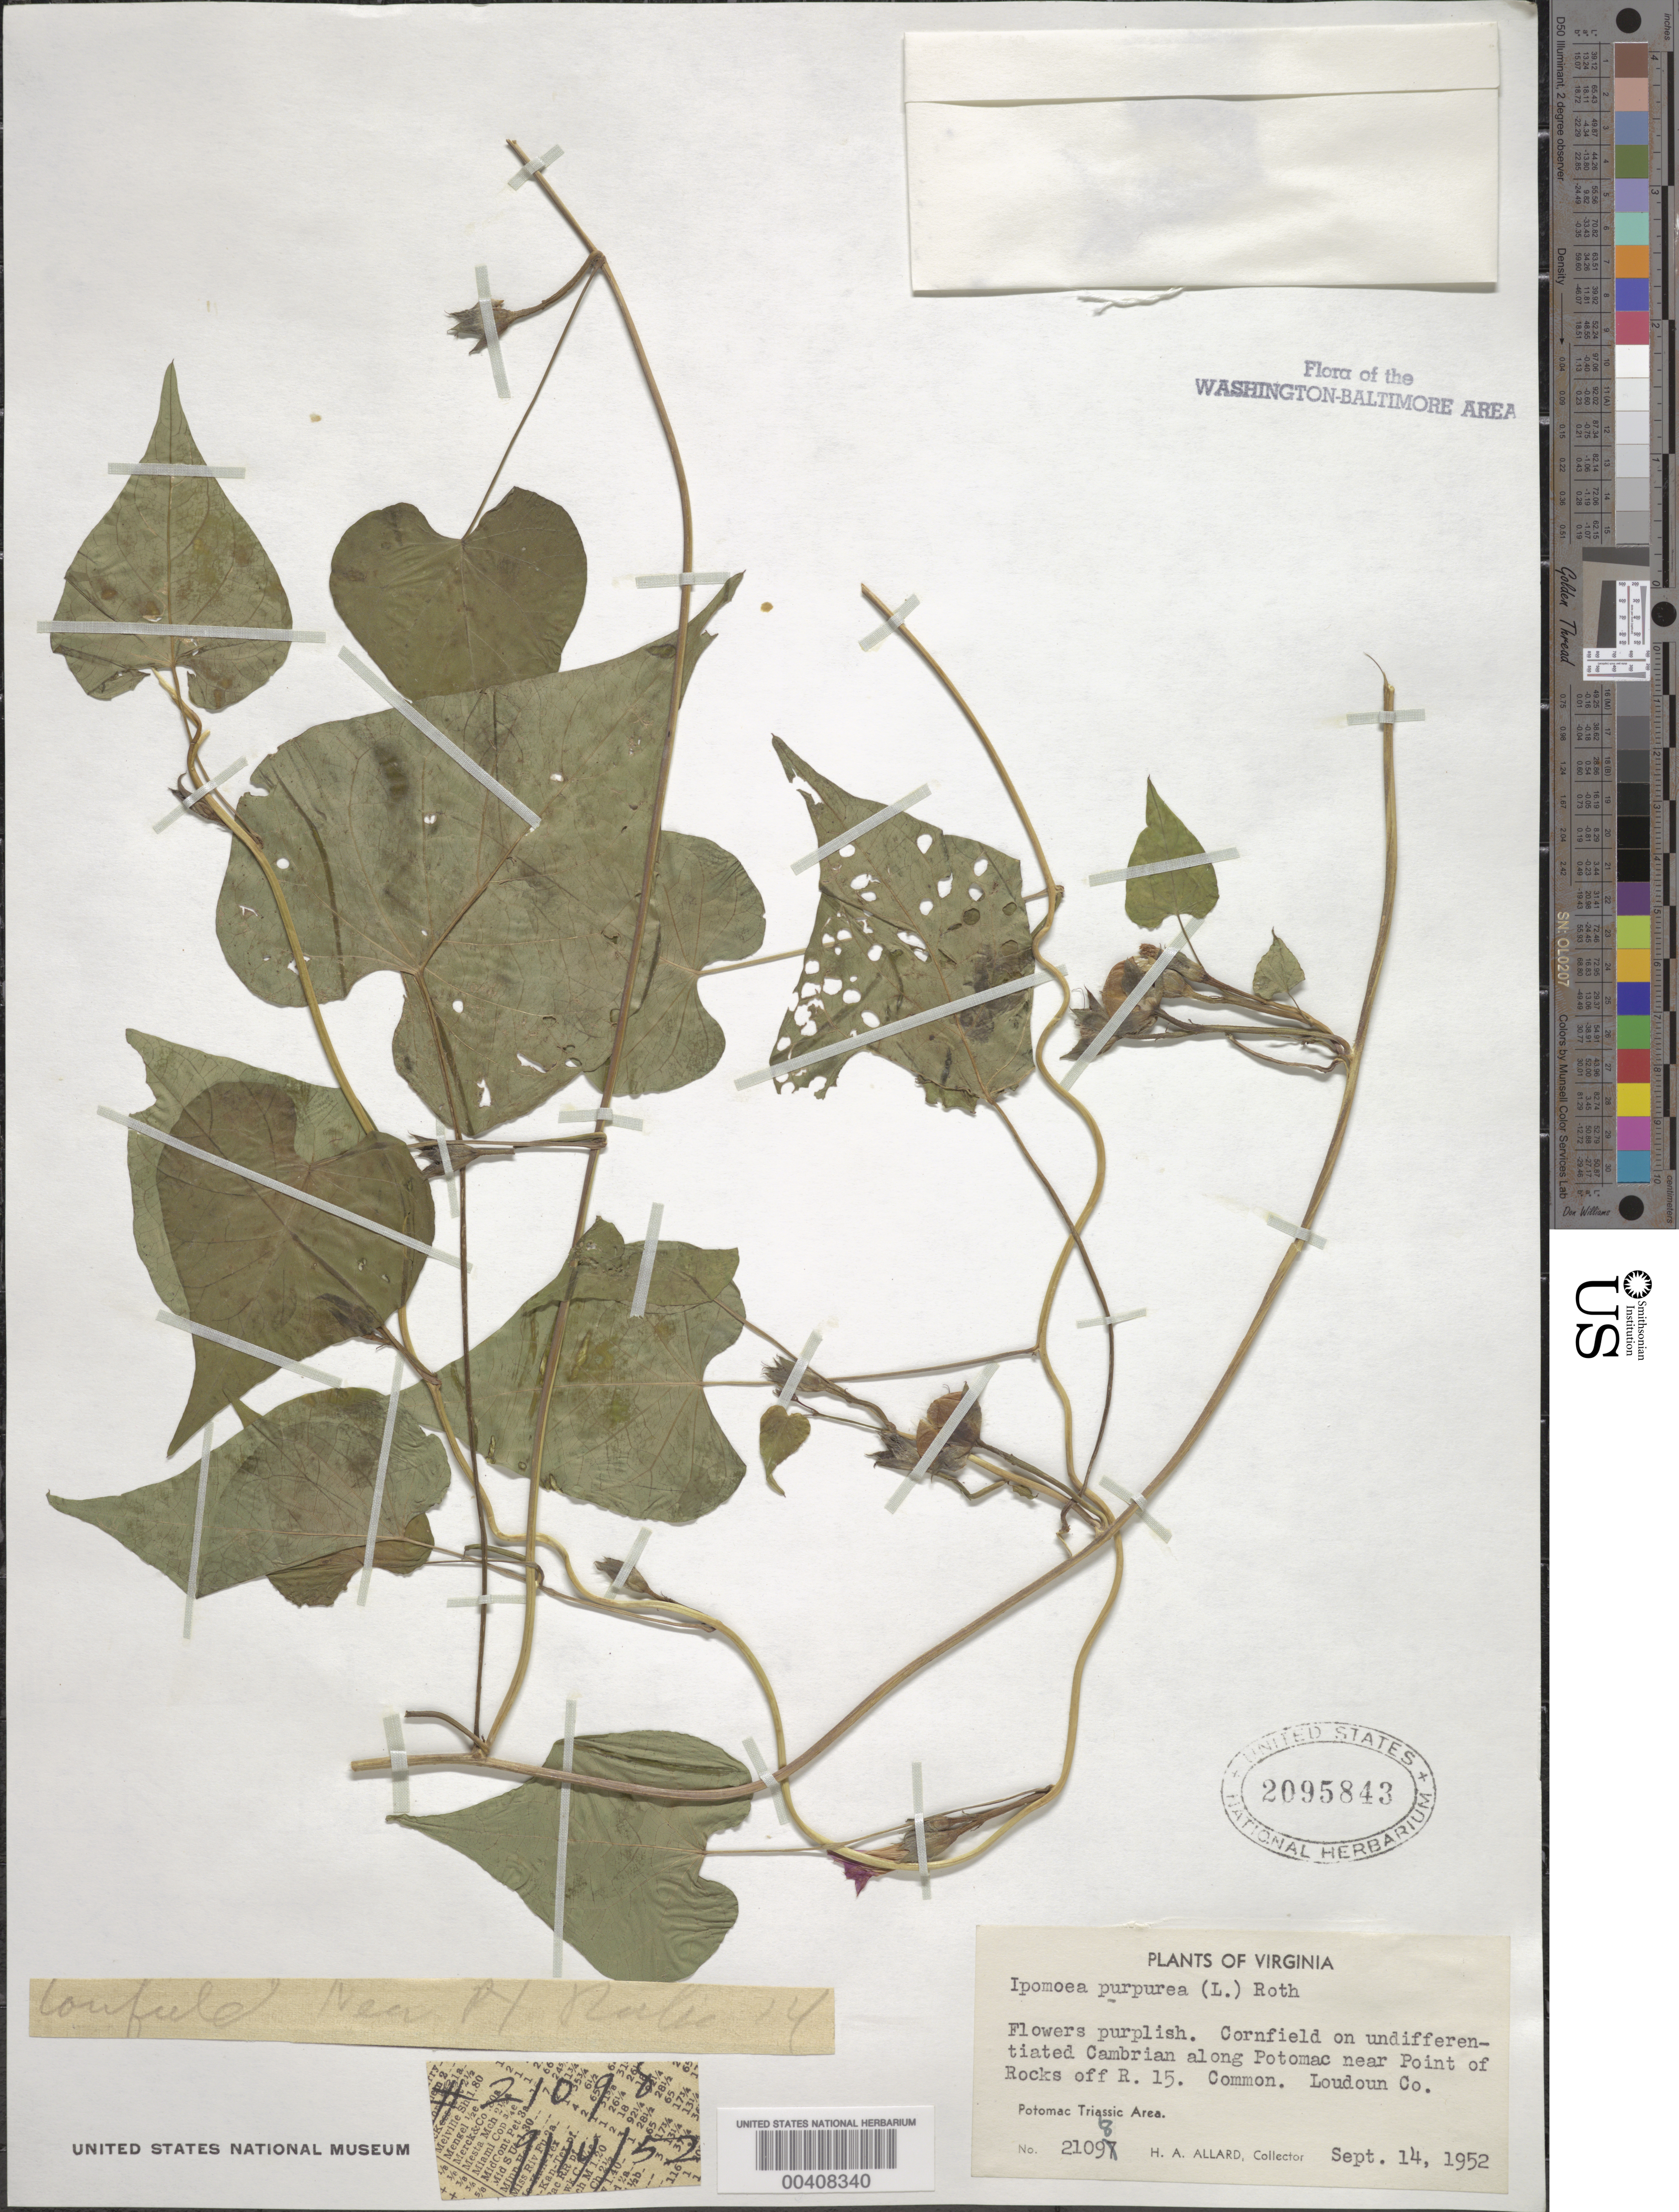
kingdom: Plantae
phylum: Tracheophyta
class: Magnoliopsida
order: Solanales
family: Convolvulaceae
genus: Ipomoea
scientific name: Ipomoea purpurea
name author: (L.) Roth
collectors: H. A. Allard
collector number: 21098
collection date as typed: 14 Sep 1952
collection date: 1952-09-14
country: United States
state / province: Virginia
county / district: Loudoun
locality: Ea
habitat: Cornfield on undifferentiated Cambrian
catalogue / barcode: US 2095843